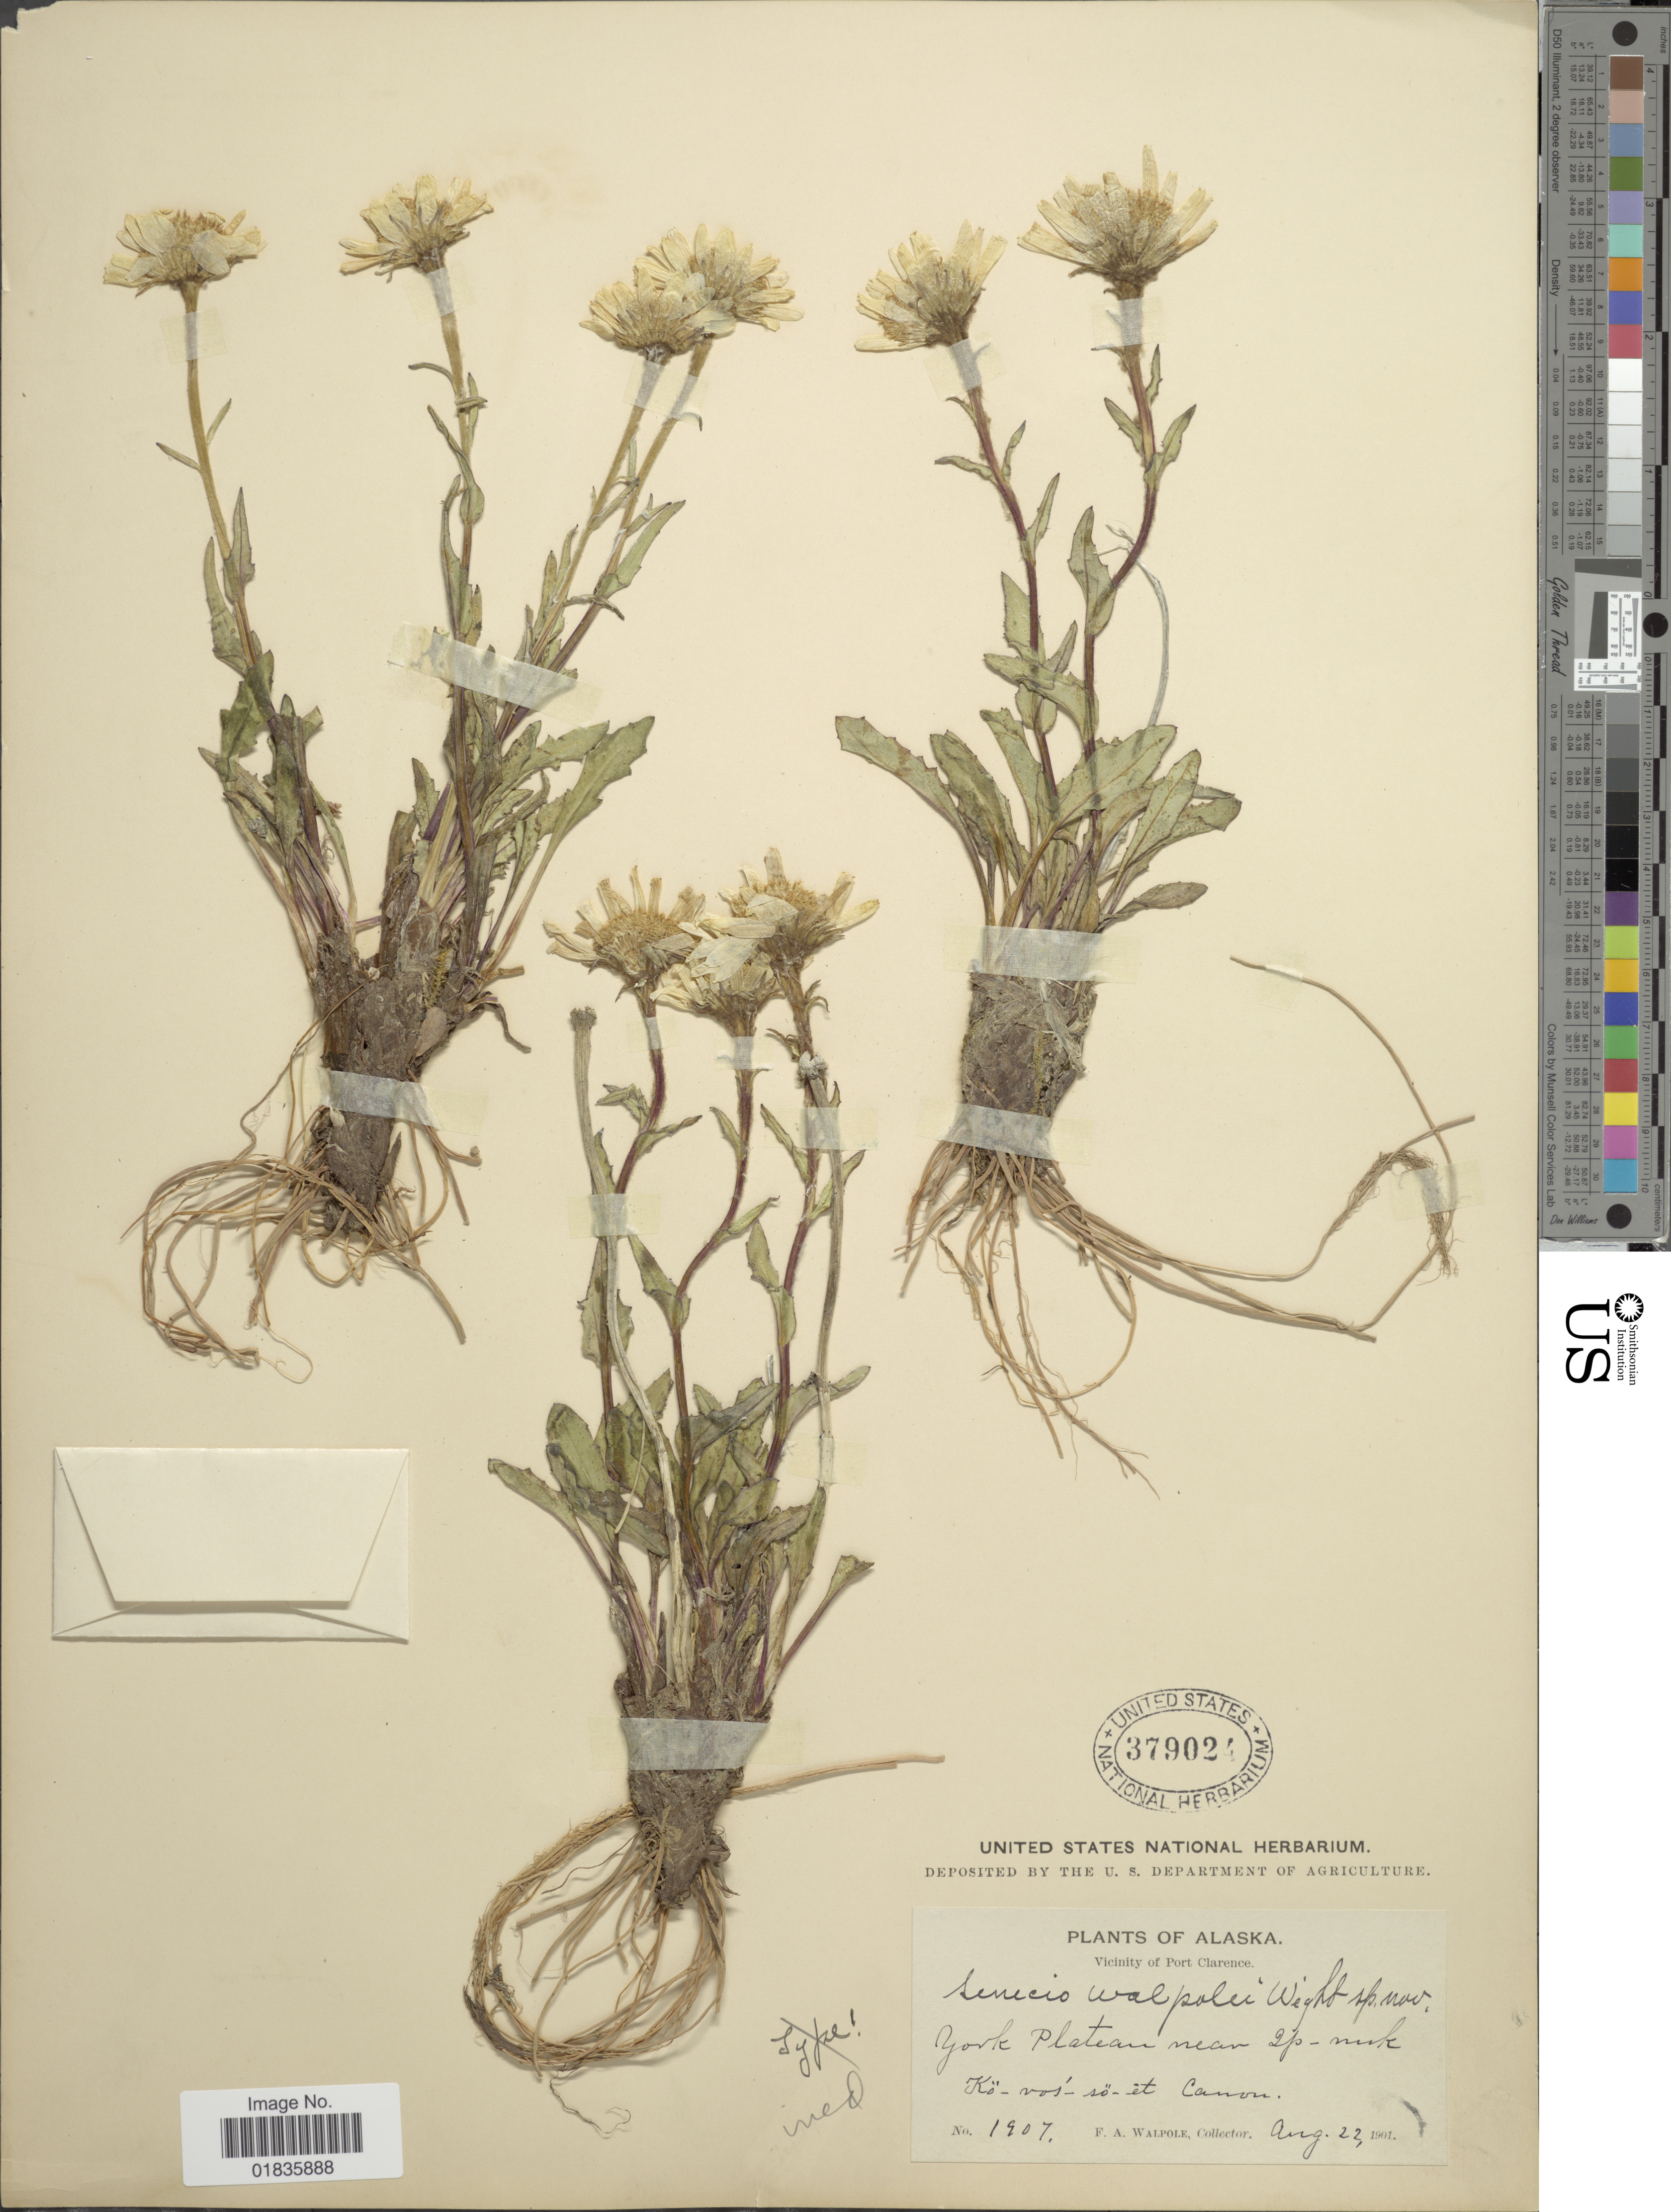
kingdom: Plantae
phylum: Tracheophyta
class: Magnoliopsida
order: Asterales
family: Asteraceae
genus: Senecio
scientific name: Senecio sp.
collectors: F. Walpole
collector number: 1907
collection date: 1901-08-22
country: United States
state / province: Alaska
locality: Vicinity of Port Clarence, York Plateau near Ip-nuk, Kö-vos-sö-et Canon.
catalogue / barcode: US 379024